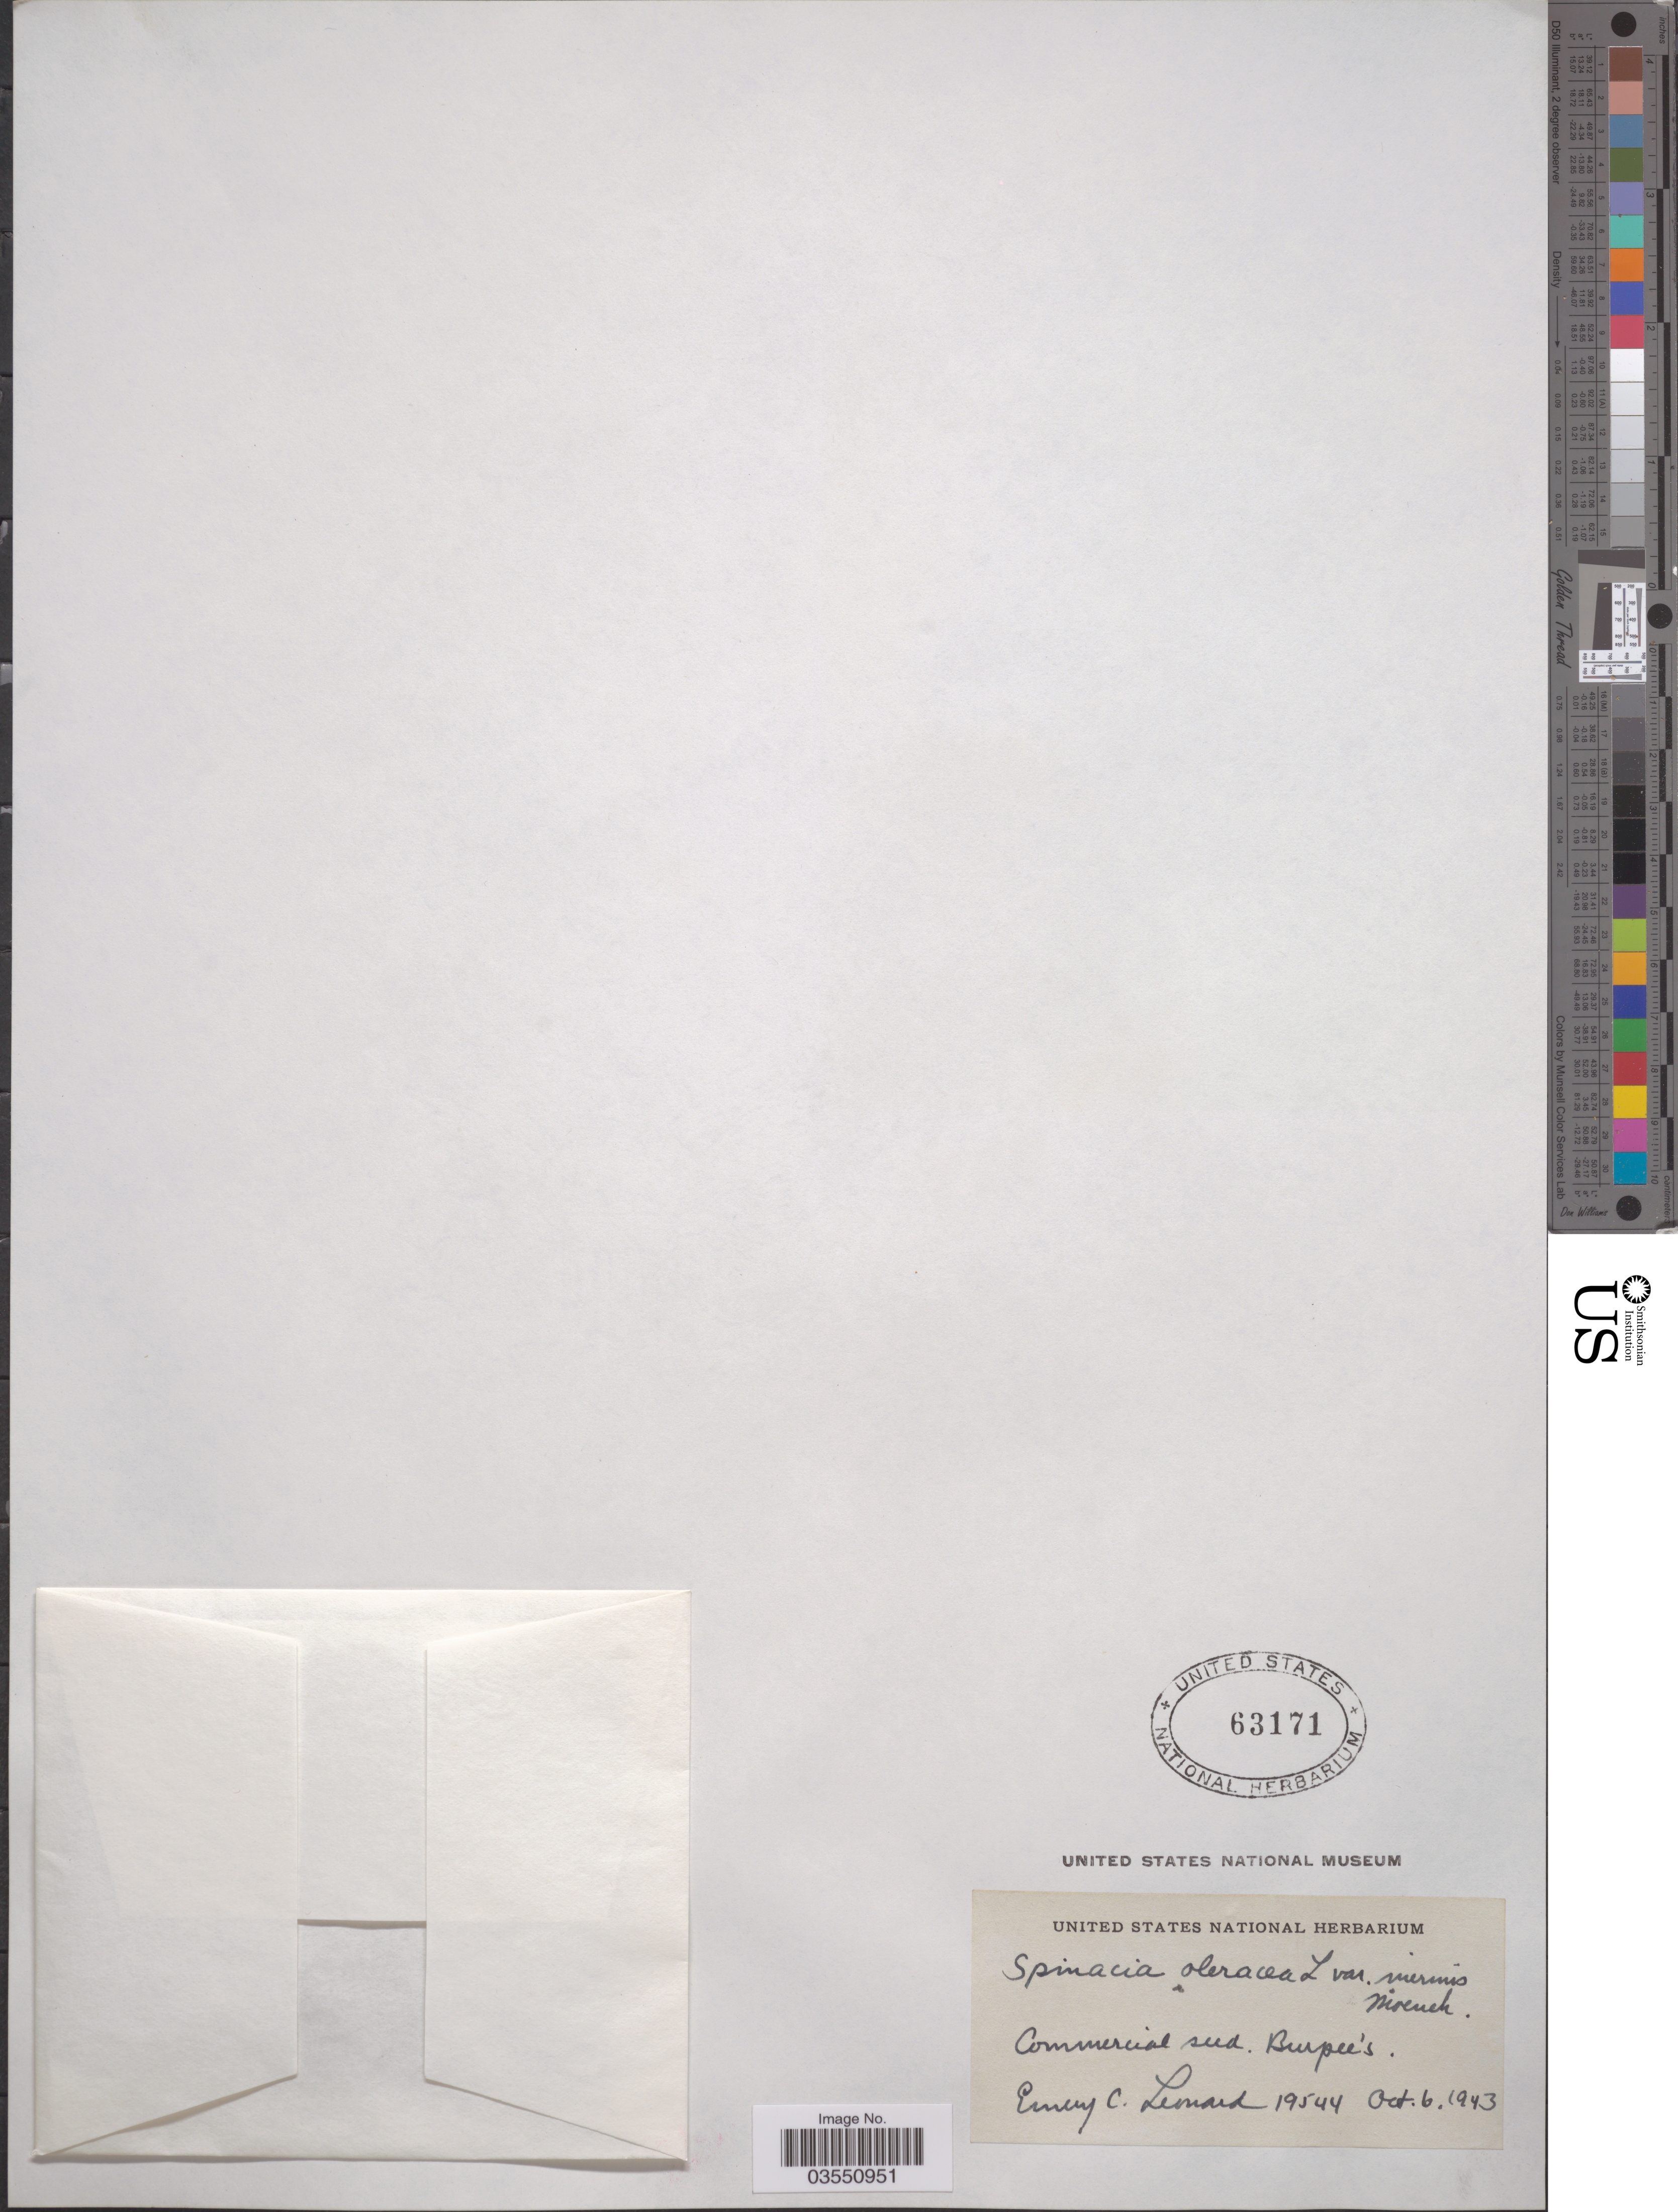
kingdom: Plantae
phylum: Tracheophyta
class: Magnoliopsida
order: Caryophyllales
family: Amaranthaceae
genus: Spinacia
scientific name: Spinacia oleracea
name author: L.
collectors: E. C. Leonard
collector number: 19544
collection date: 1943-10-06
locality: Burpee's.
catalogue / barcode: US 63171